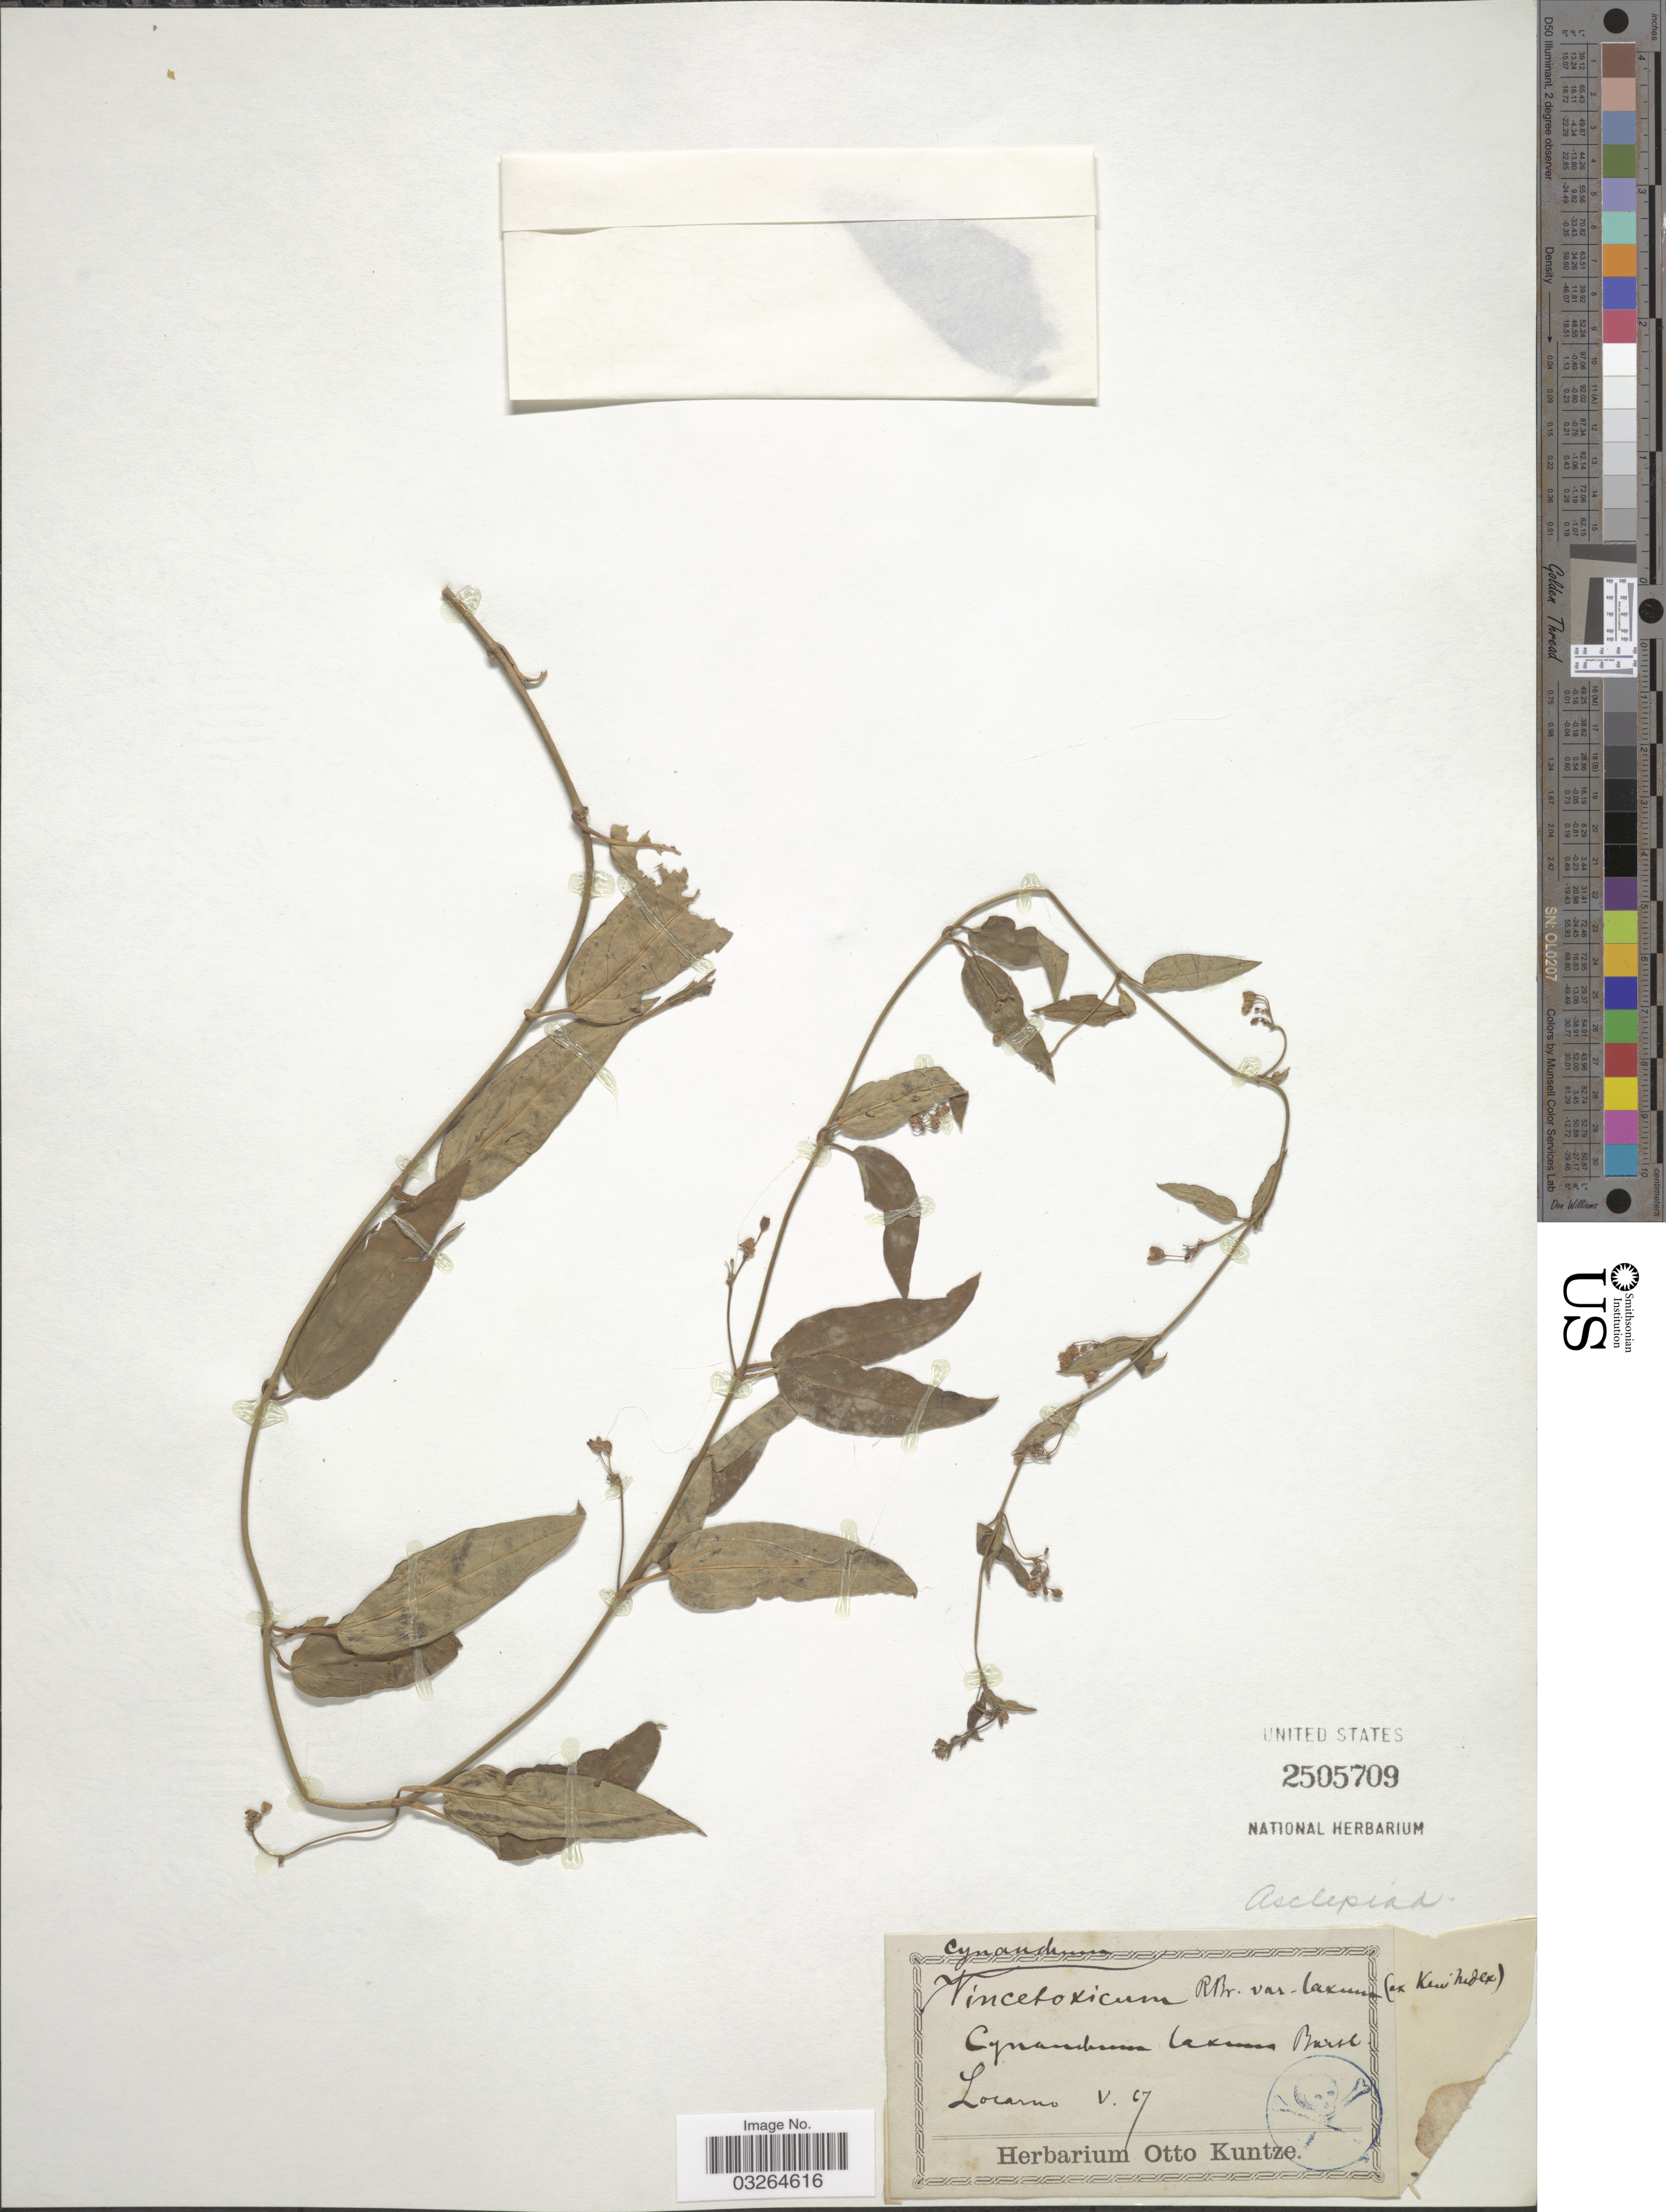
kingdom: Plantae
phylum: Tracheophyta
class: Magnoliopsida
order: Gentianales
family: Apocynaceae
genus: Cynanchum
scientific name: Cynanchum laxum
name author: Bartl.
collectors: ex herb. Otto Kuntze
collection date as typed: Transcribed d/m/y: /5/67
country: Italy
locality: Locarno.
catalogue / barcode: US 2505709